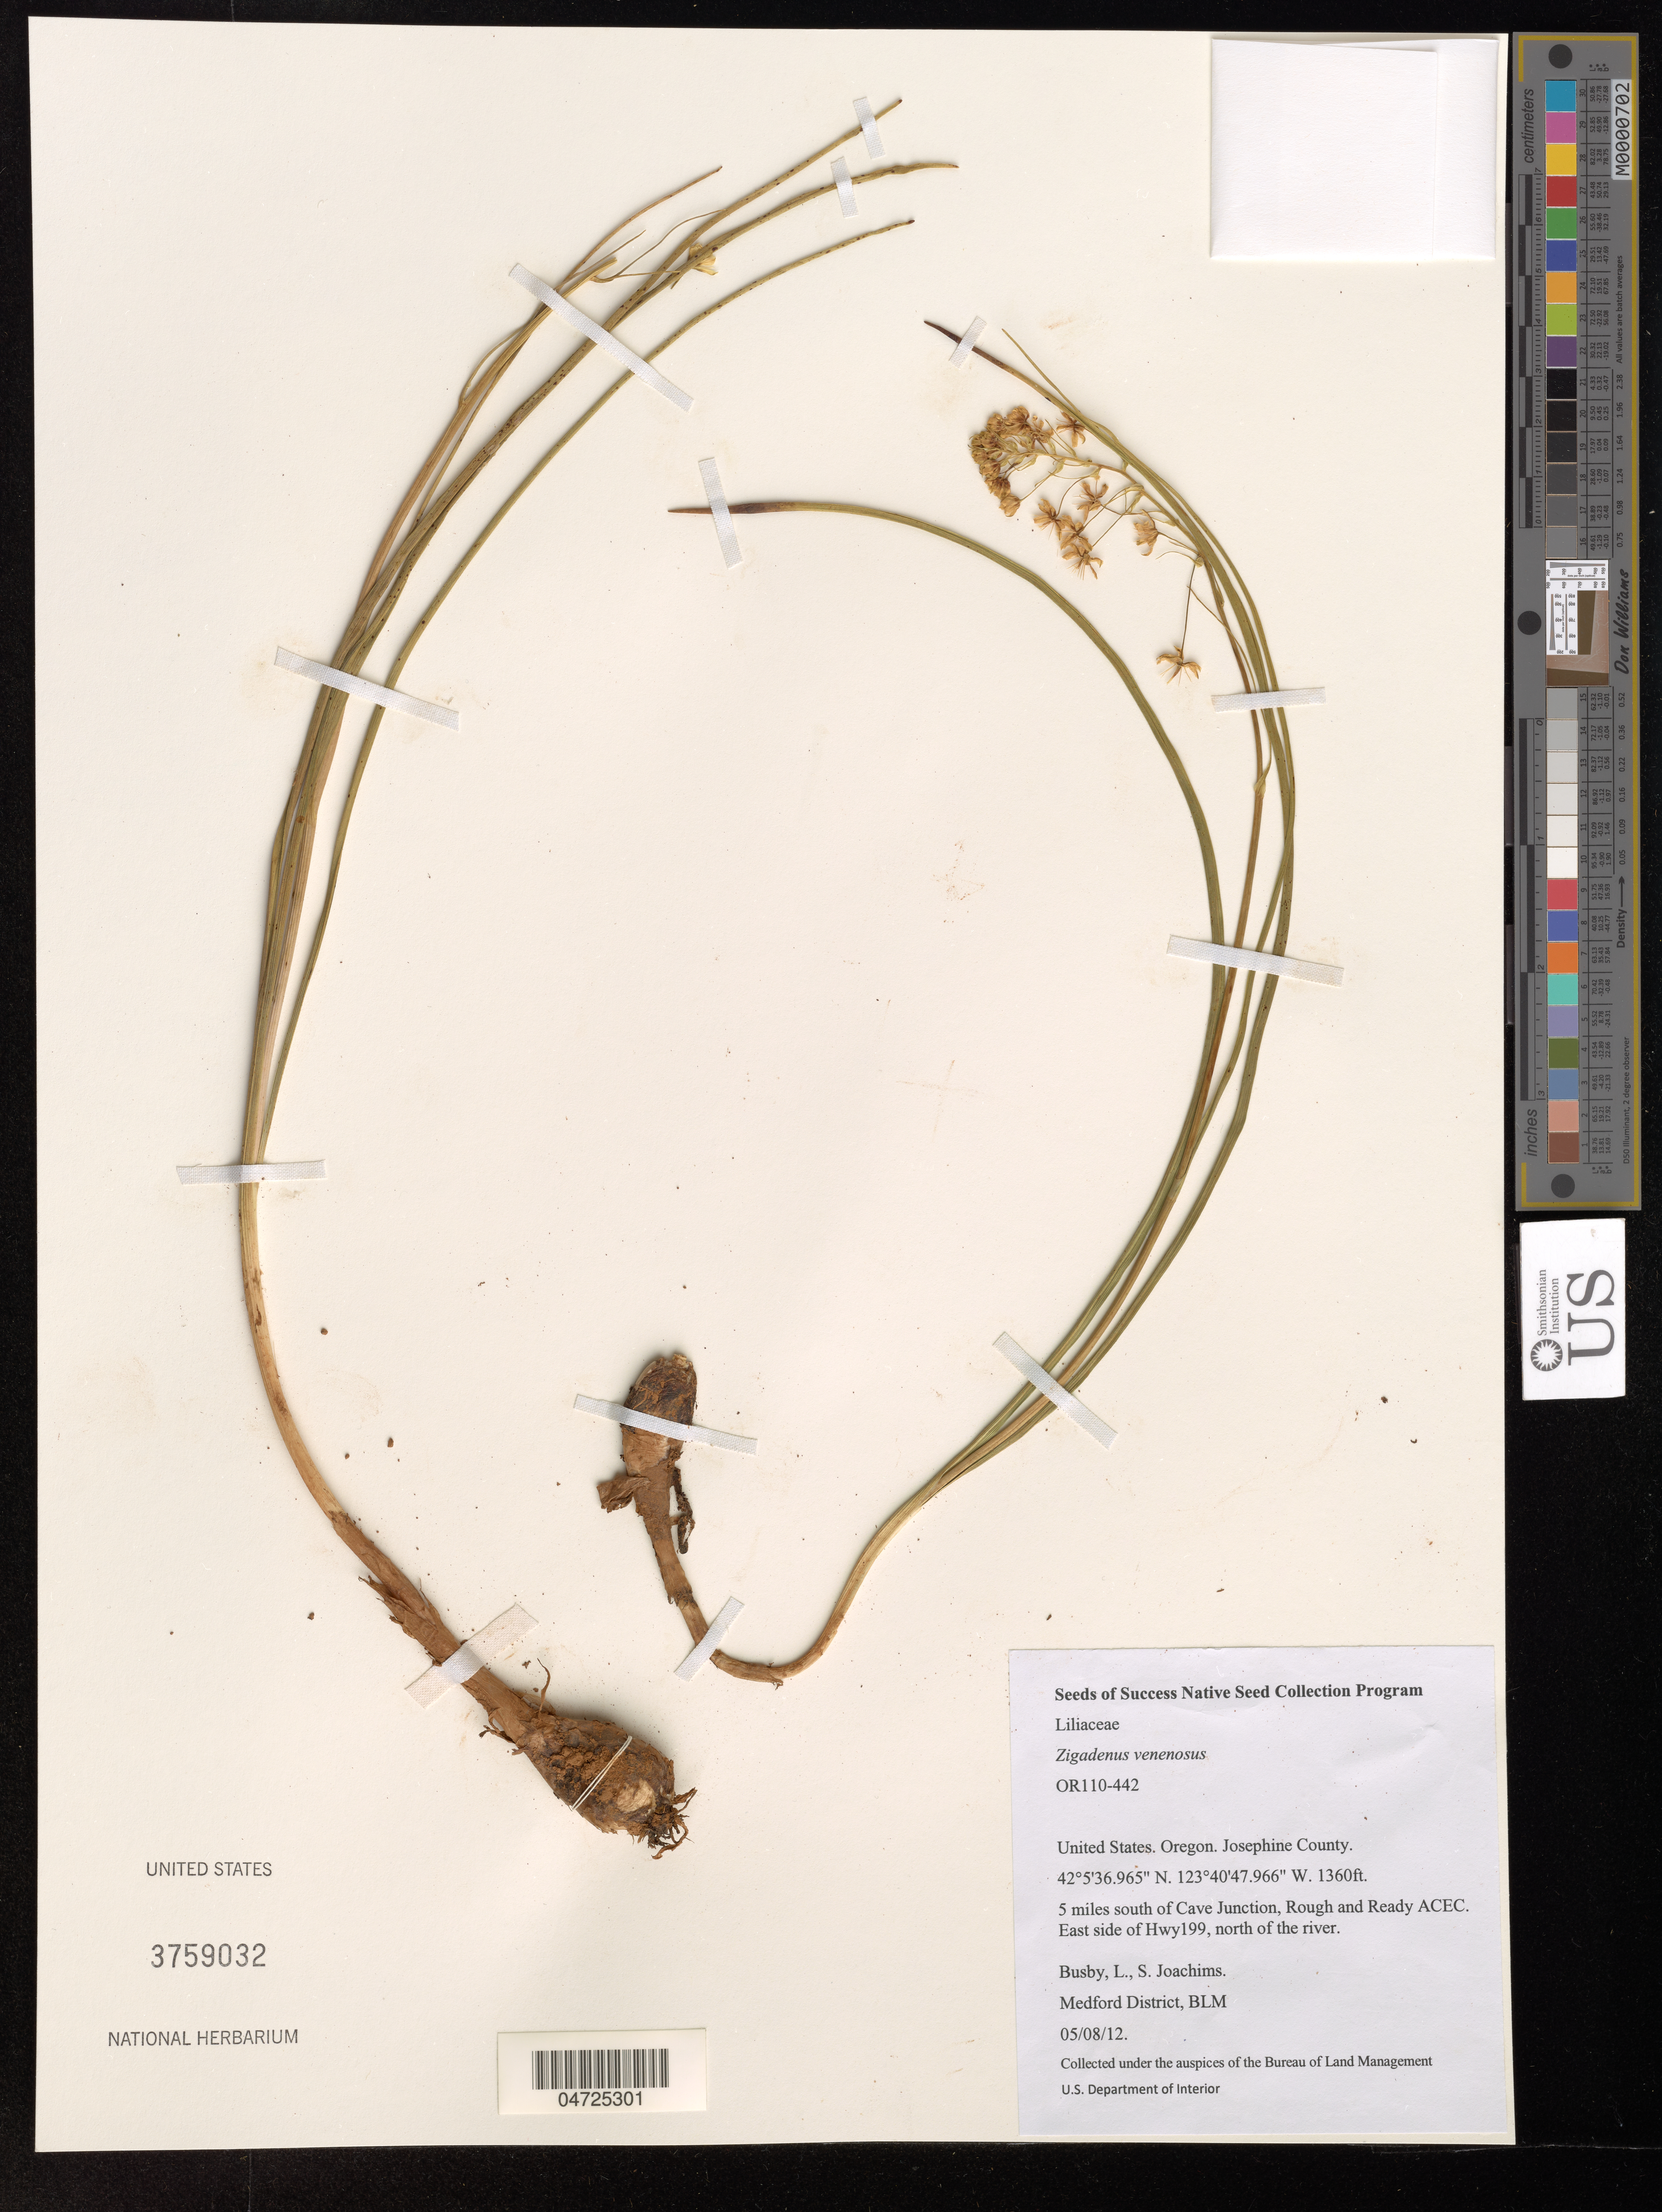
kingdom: Plantae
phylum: Tracheophyta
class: Liliopsida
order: Liliales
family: Melanthiaceae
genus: Zigadenus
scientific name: Zigadenus venenosus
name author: S. Watson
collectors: L. Busby & S. Joachims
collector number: OR110-442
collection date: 2012-05-08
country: United States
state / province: Oregon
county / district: Josephine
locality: Josephine County. 5 miles south of Cave Junction, Rough and Ready ACEC. East side of Hwy 199, north of the river.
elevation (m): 415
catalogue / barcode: US 3759032